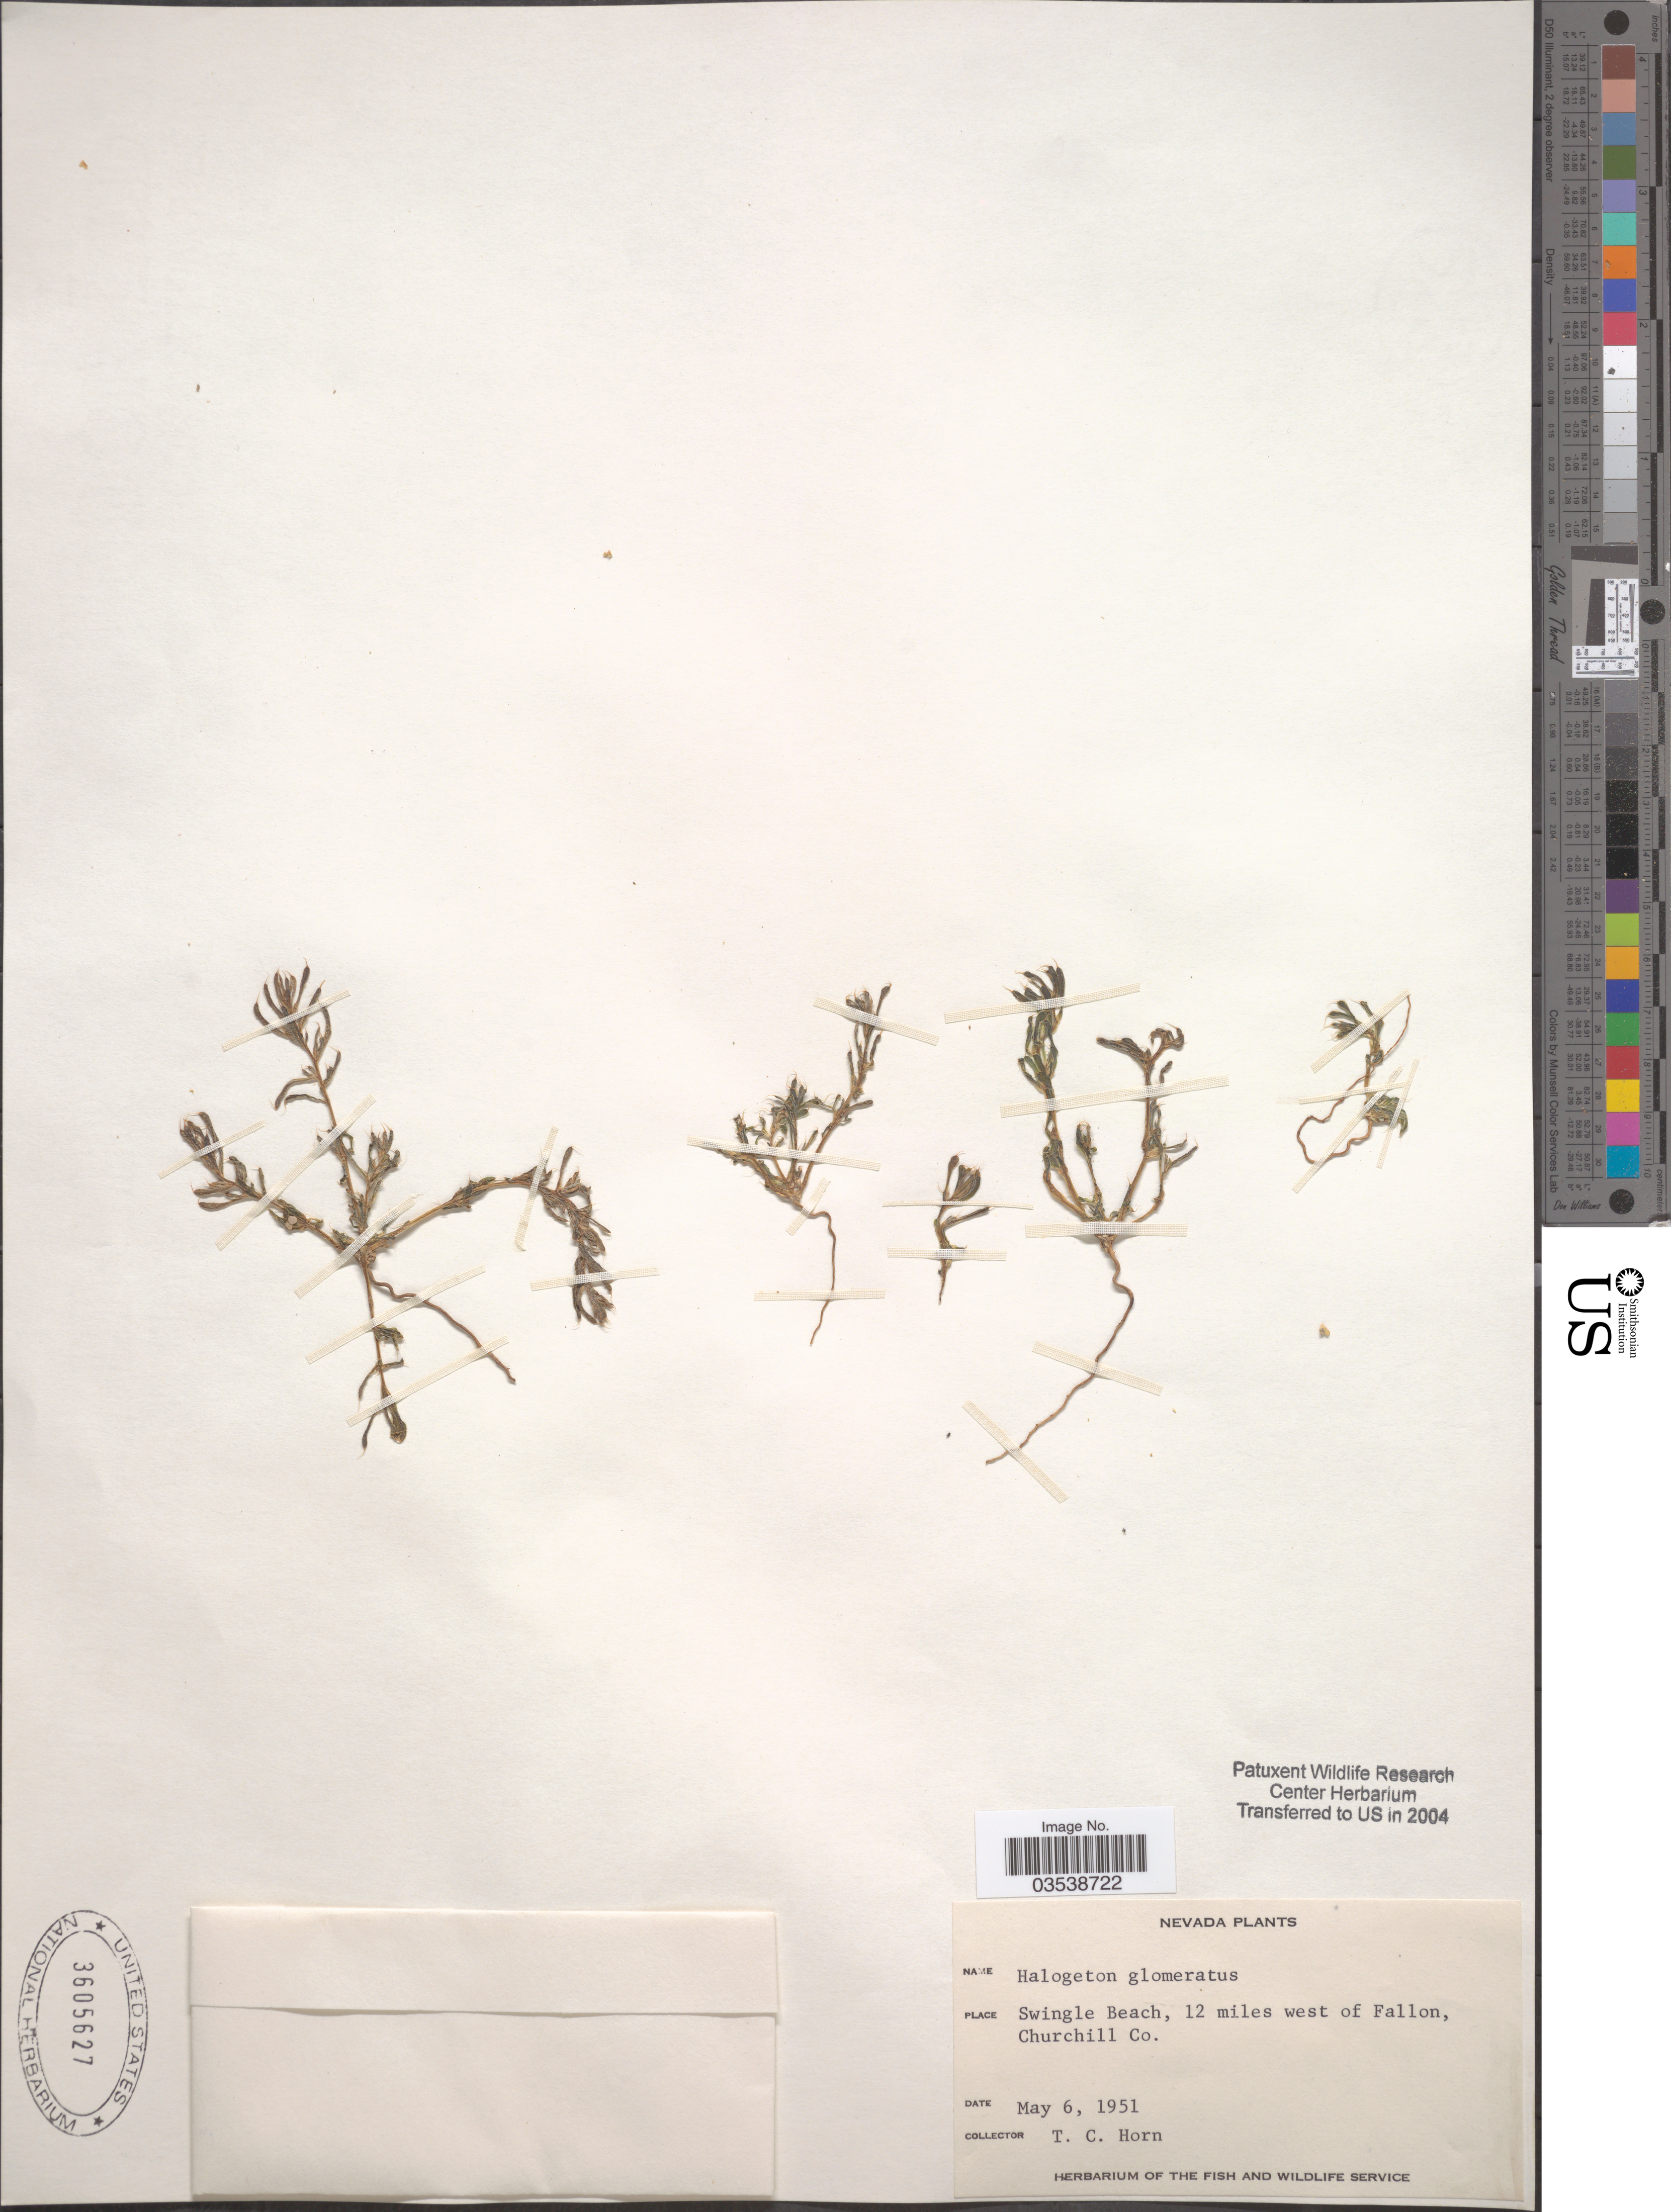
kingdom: Plantae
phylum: Tracheophyta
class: Magnoliopsida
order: Caryophyllales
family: Amaranthaceae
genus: Halogeton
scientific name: Halogeton glomeratus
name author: (M. Bieb.) C.A. Mey.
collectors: T. Horn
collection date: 1951-05-06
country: United States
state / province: Nevada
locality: Swingle Beach, 12 miles west of Fallon, Churchill Co.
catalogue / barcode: US 3605627